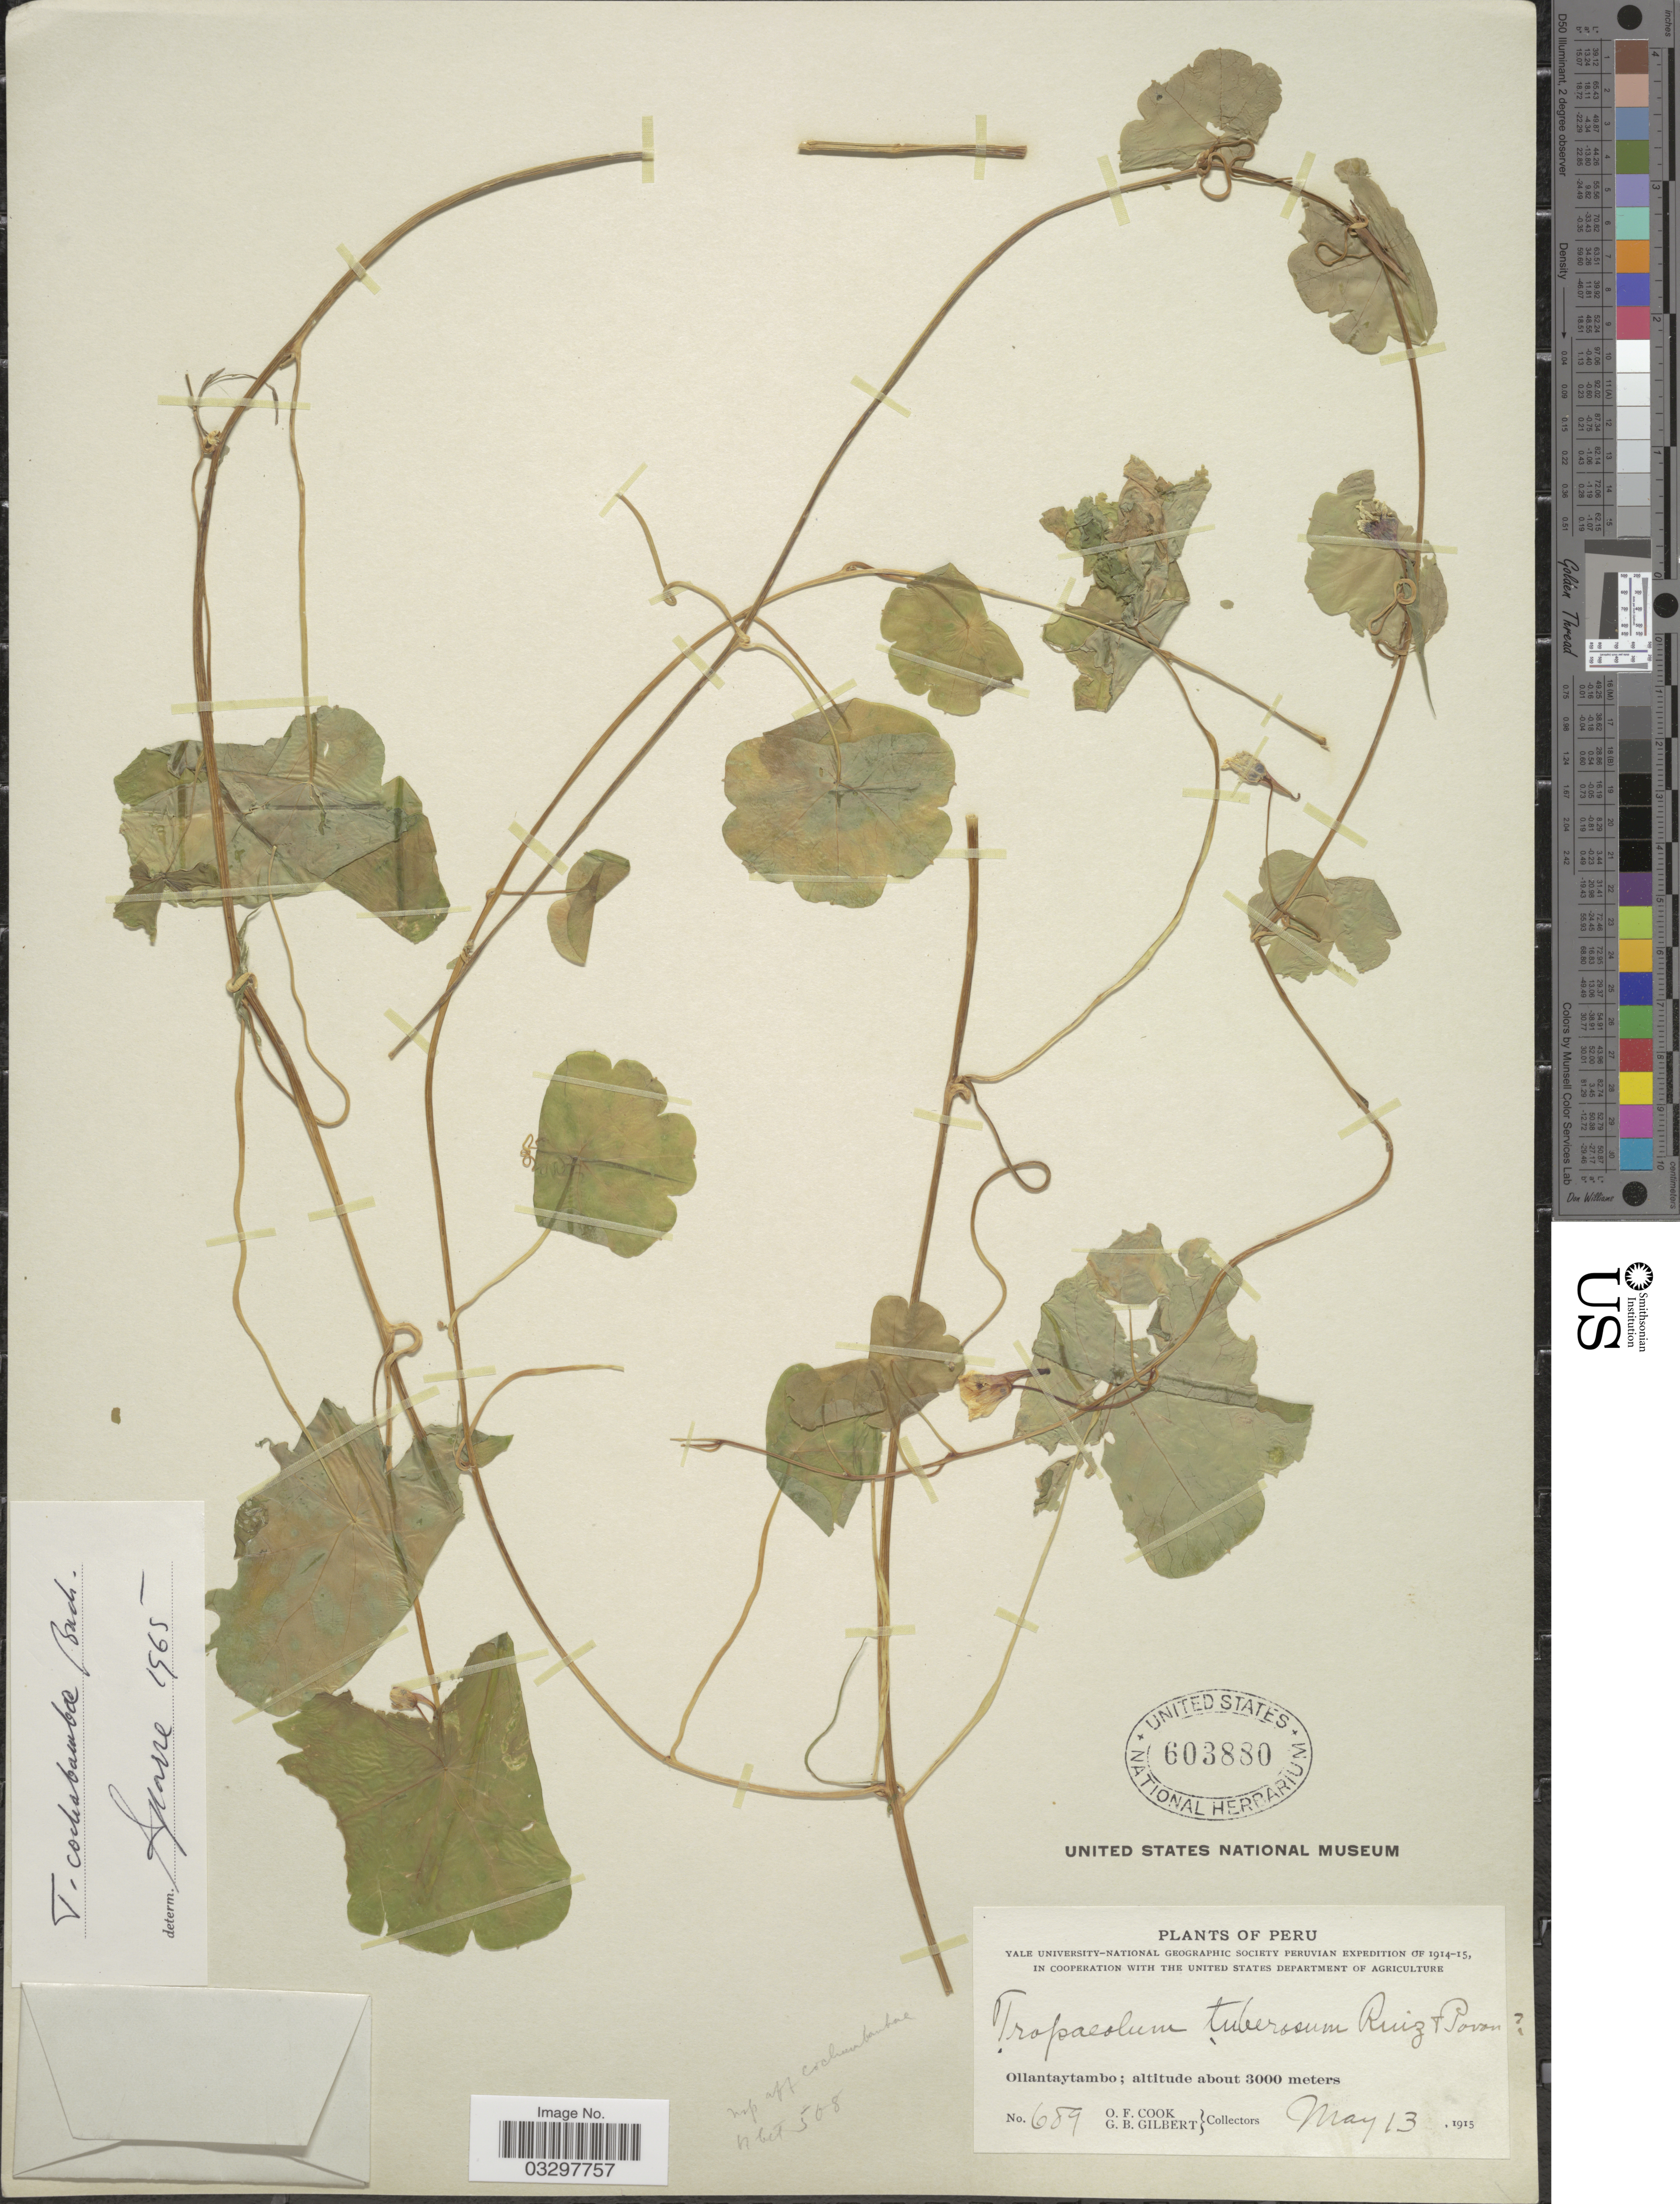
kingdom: Plantae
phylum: Tracheophyta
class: Magnoliopsida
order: Brassicales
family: Tropaeolaceae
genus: Tropaeolum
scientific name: Tropaeolum cochabambae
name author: Buchenau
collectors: O. F. Cook & G. B. Gilbert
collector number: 689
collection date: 1915-05-13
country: Peru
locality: Ollantaytambo.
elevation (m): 3000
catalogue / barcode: US 603880